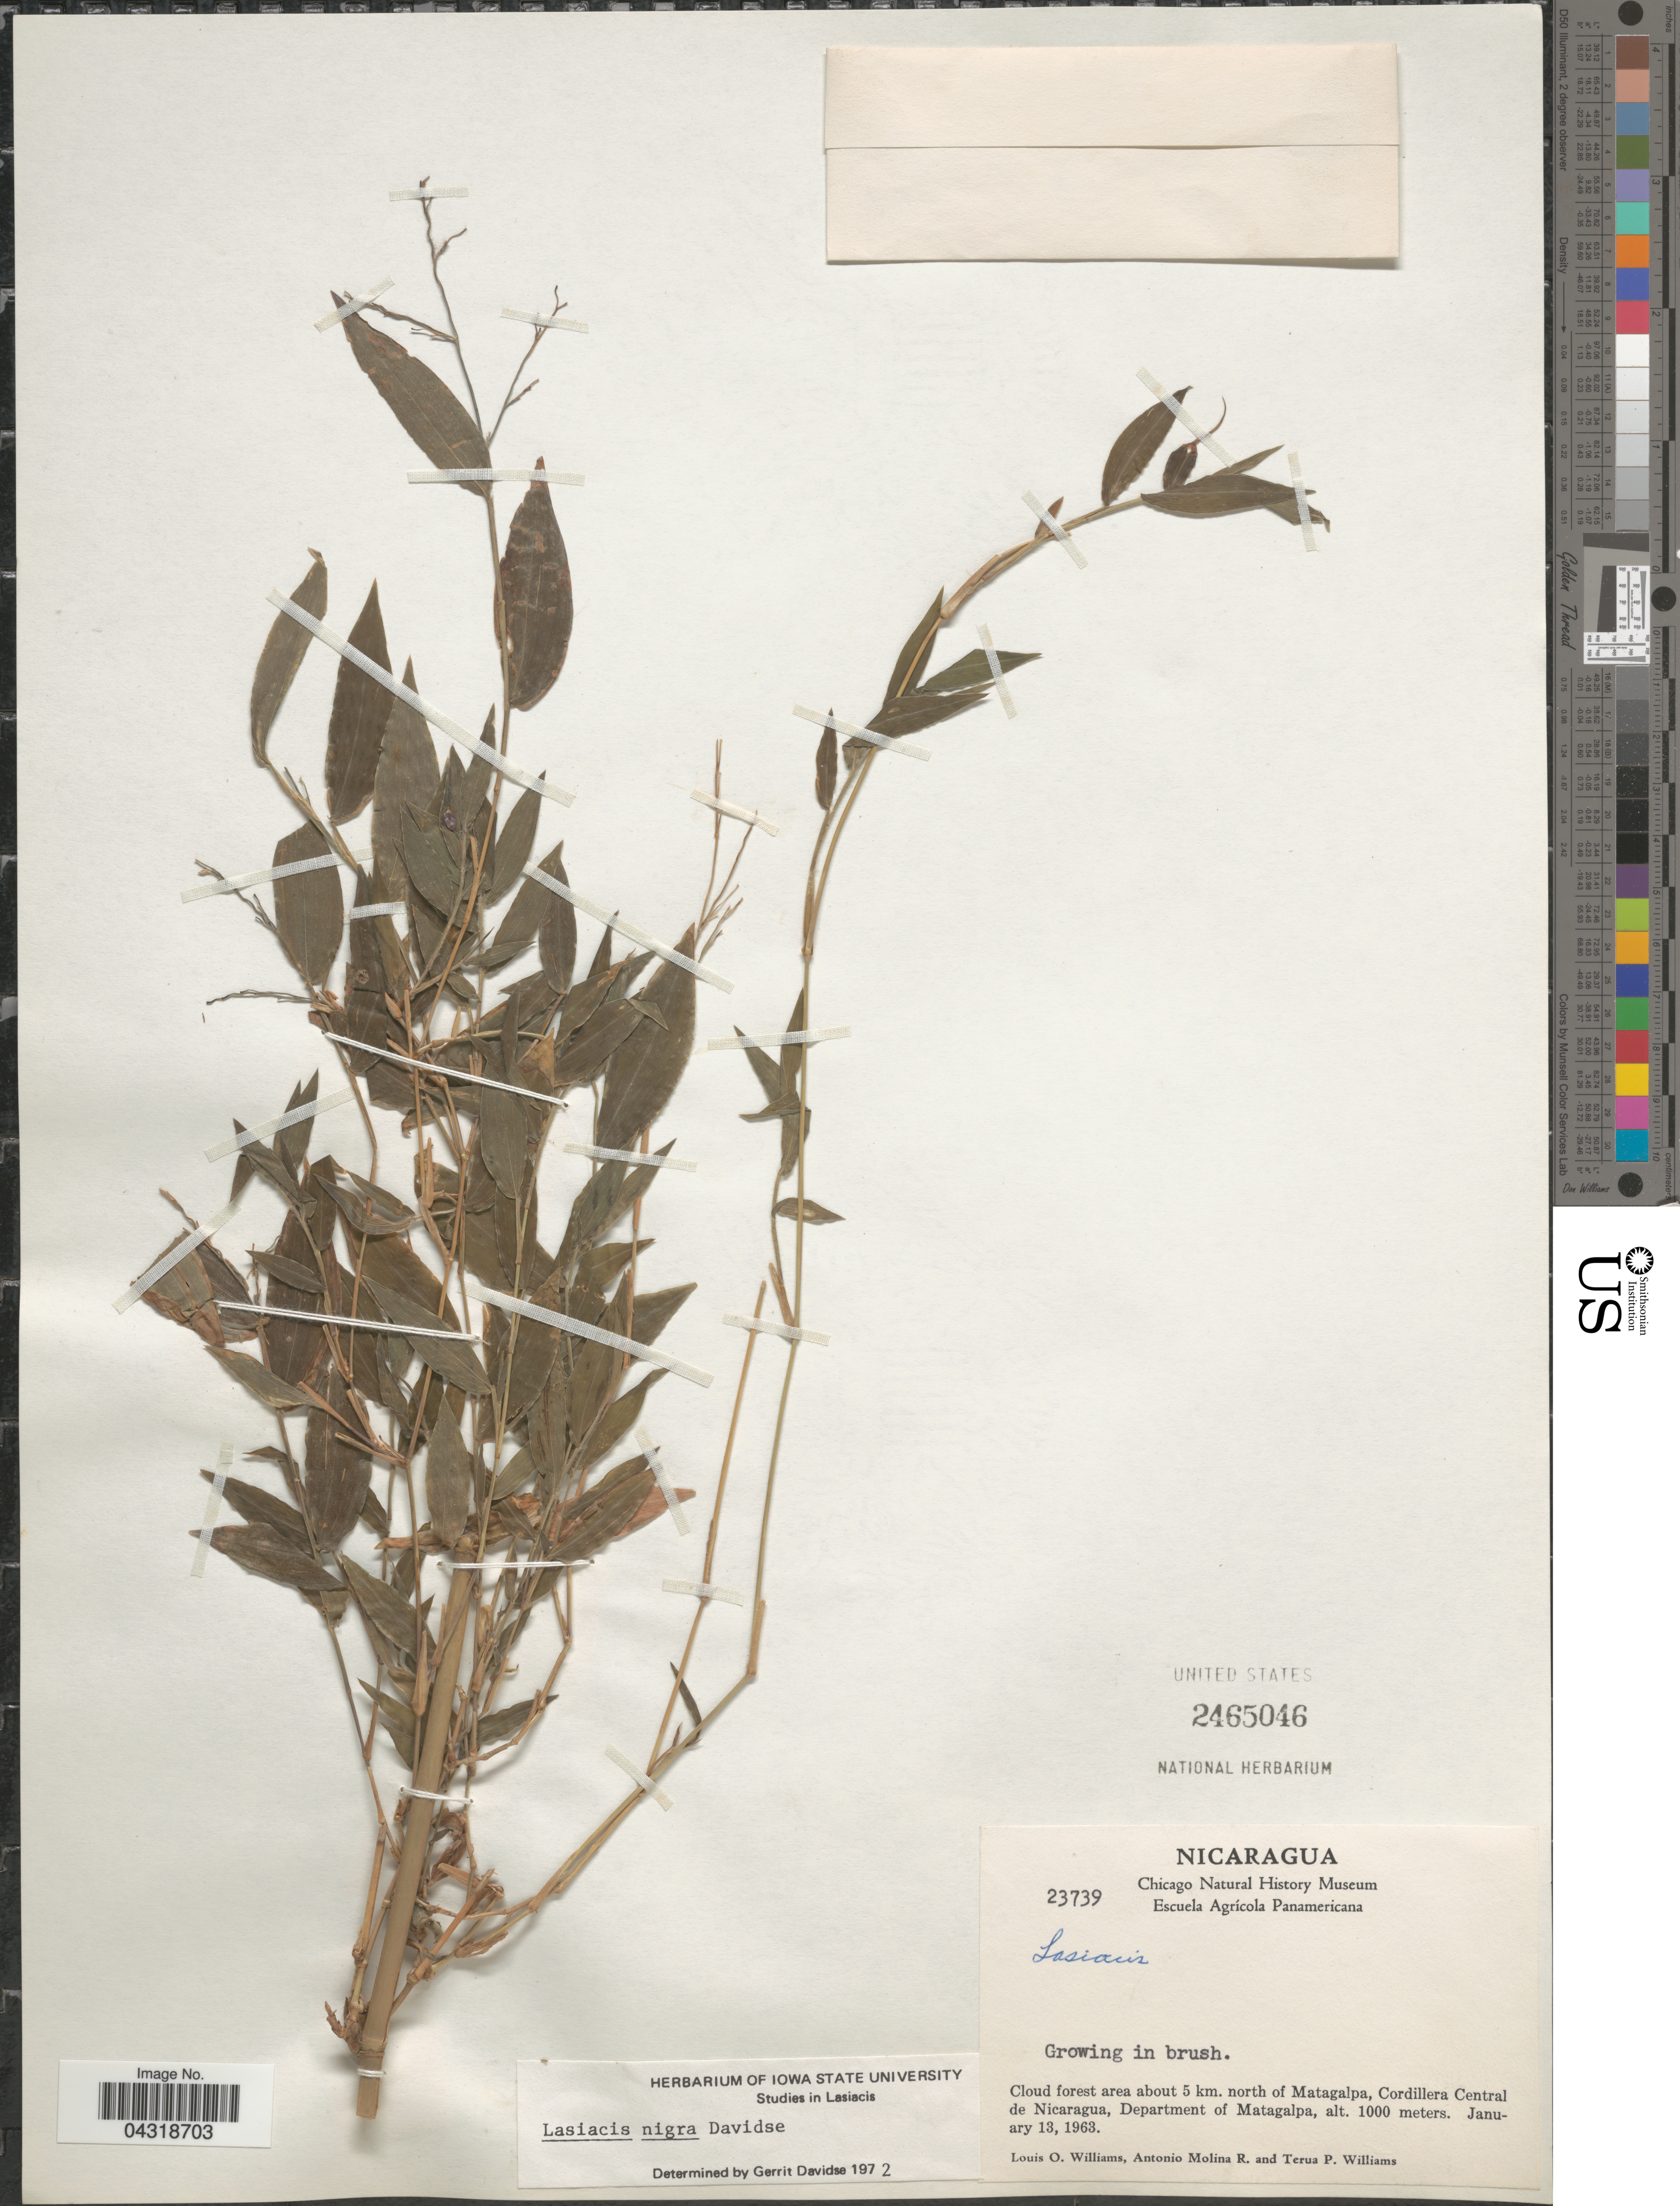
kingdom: Plantae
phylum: Tracheophyta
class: Liliopsida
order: Poales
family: Poaceae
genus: Lasiacis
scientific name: Lasiacis oaxacensis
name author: (Steud.) Hitchc.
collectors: L. O. Williams, A. Molina R. & T. Williams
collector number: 23739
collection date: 1963-01-13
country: Nicaragua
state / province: Matagalpa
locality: Cloud forest area about 5 km. north of Matagalpa, Cordillera Central de Nicaragua, Department of Matagalpa.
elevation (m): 1000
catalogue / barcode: US 2465046